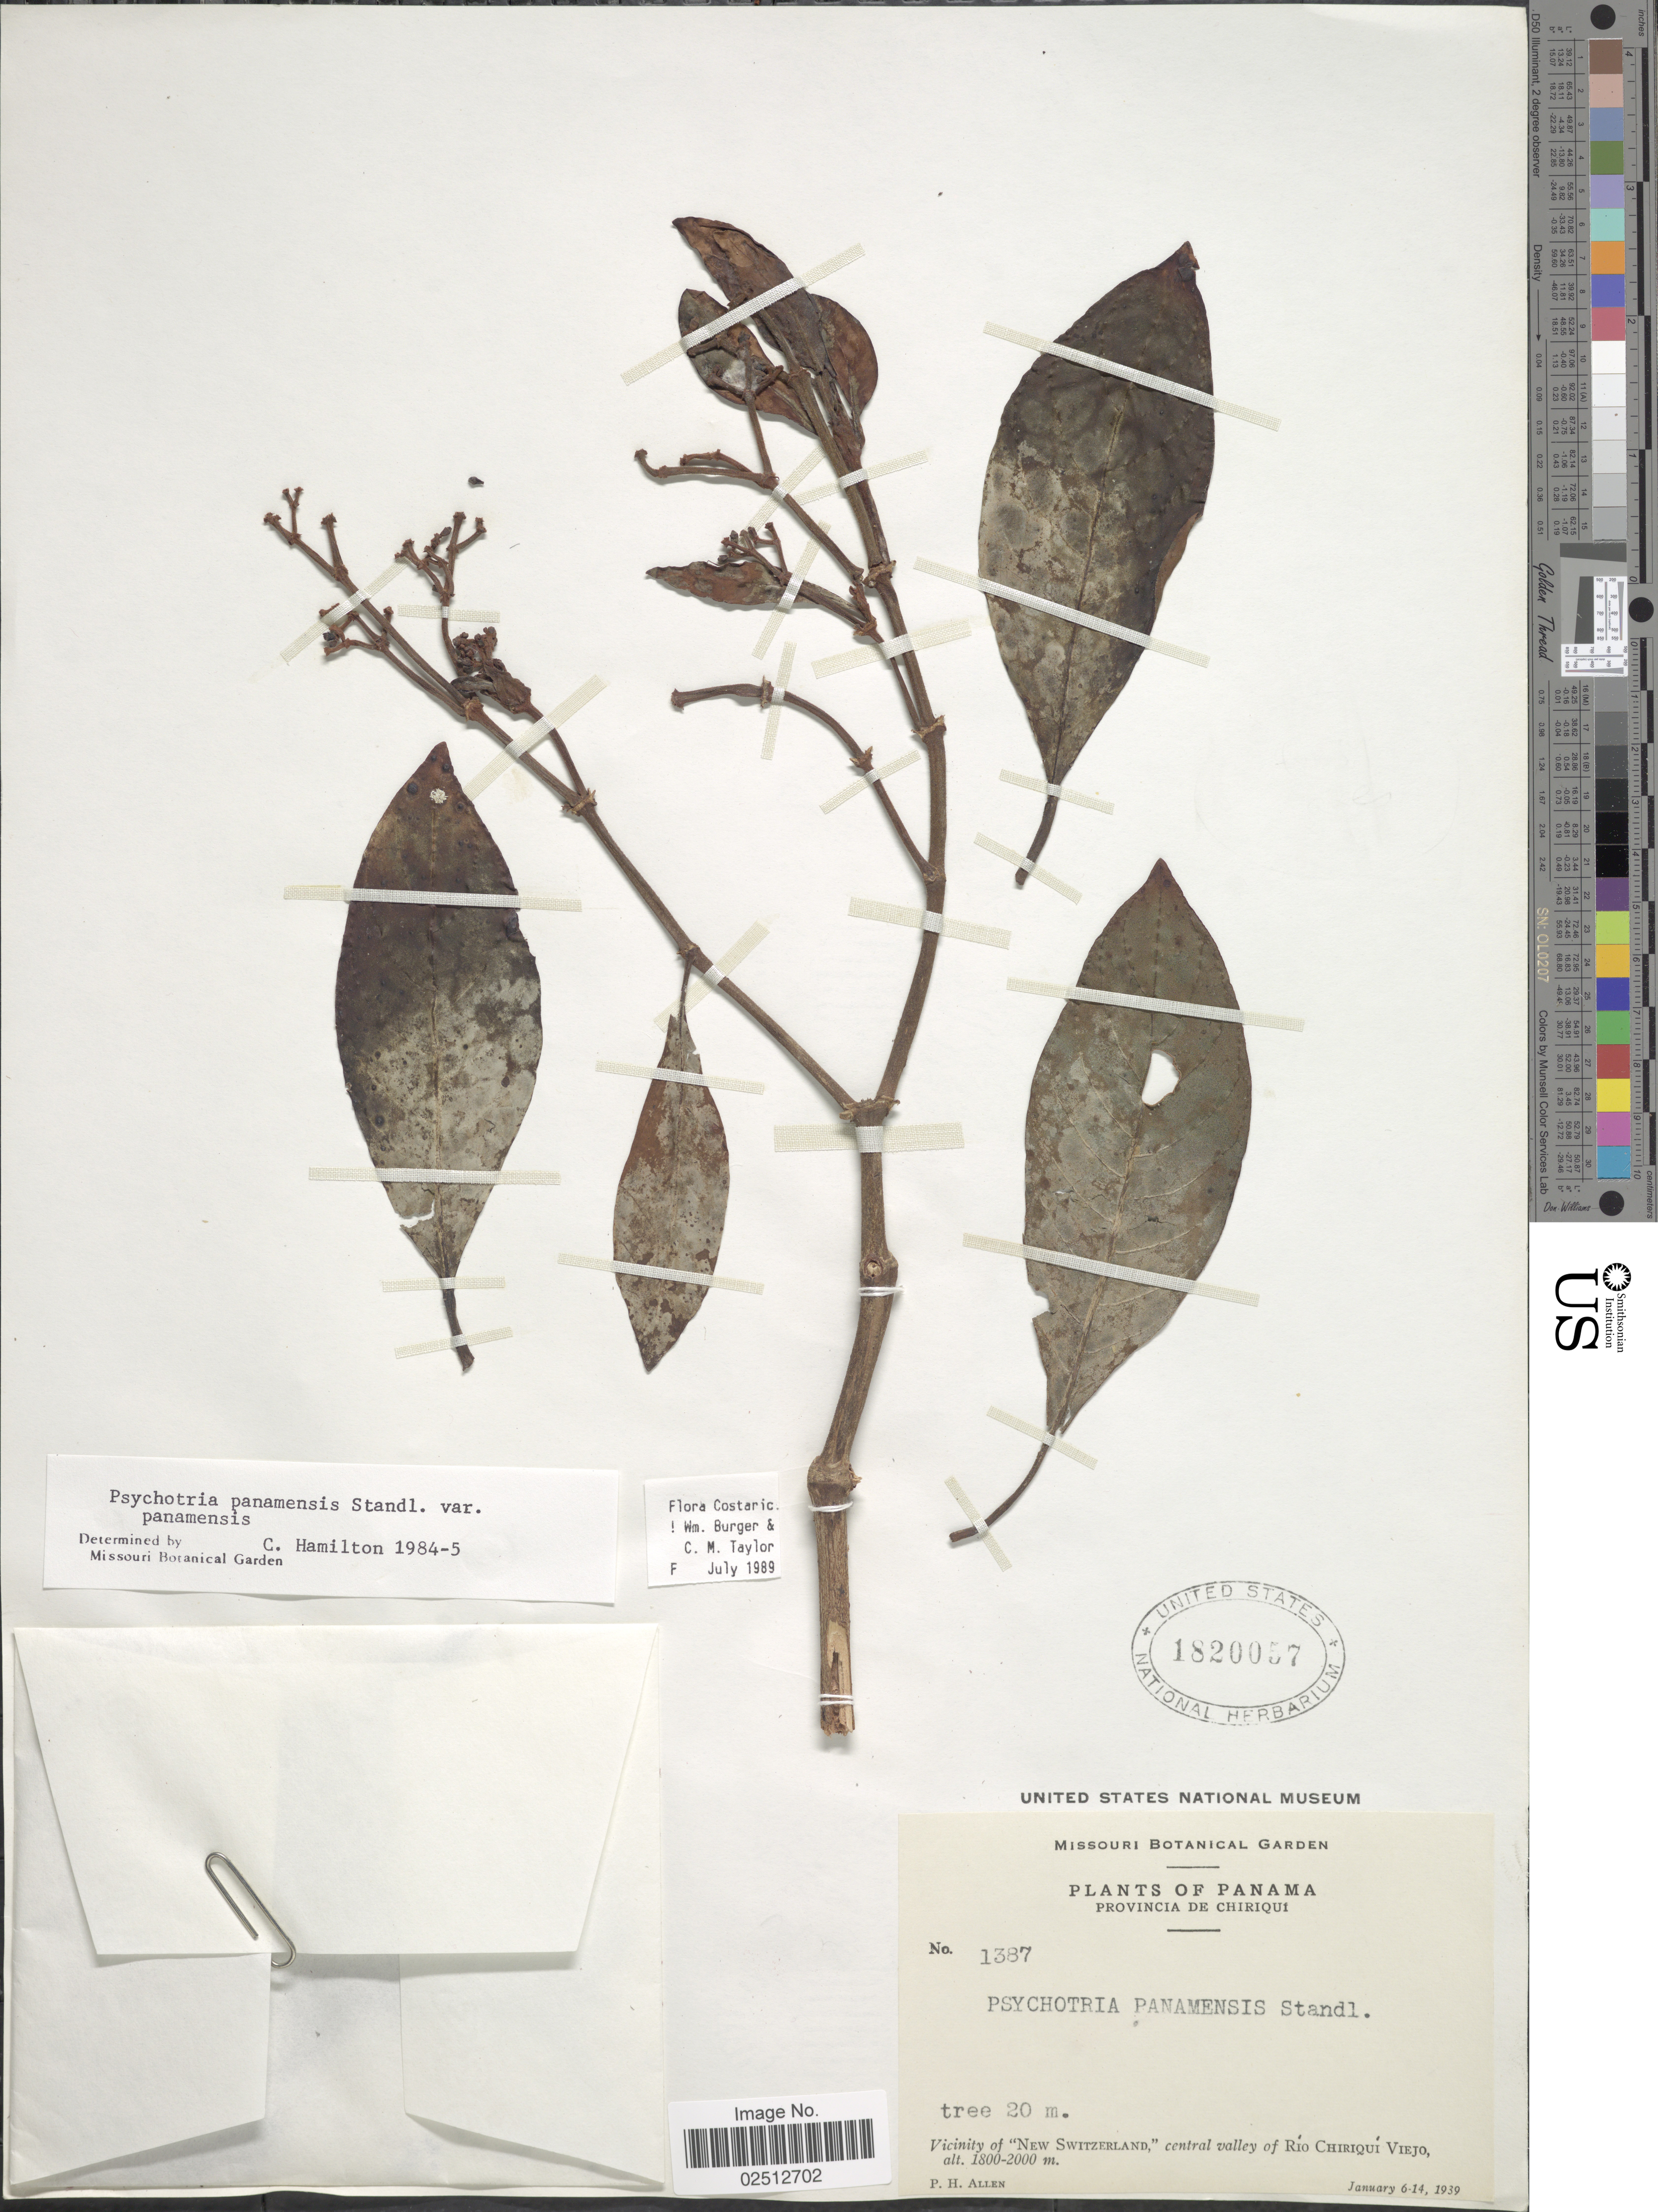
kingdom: Plantae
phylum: Tracheophyta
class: Magnoliopsida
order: Gentianales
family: Rubiaceae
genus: Psychotria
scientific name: Psychotria panamensis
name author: Standl.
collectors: P. H. Allen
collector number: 1387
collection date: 1939-01-06/1939-01-14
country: Panama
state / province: Chiriqui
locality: Vicinity of "New Switzerland", central valley of Rio Chiriqui Viejo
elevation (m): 1800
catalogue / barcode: US 1820057